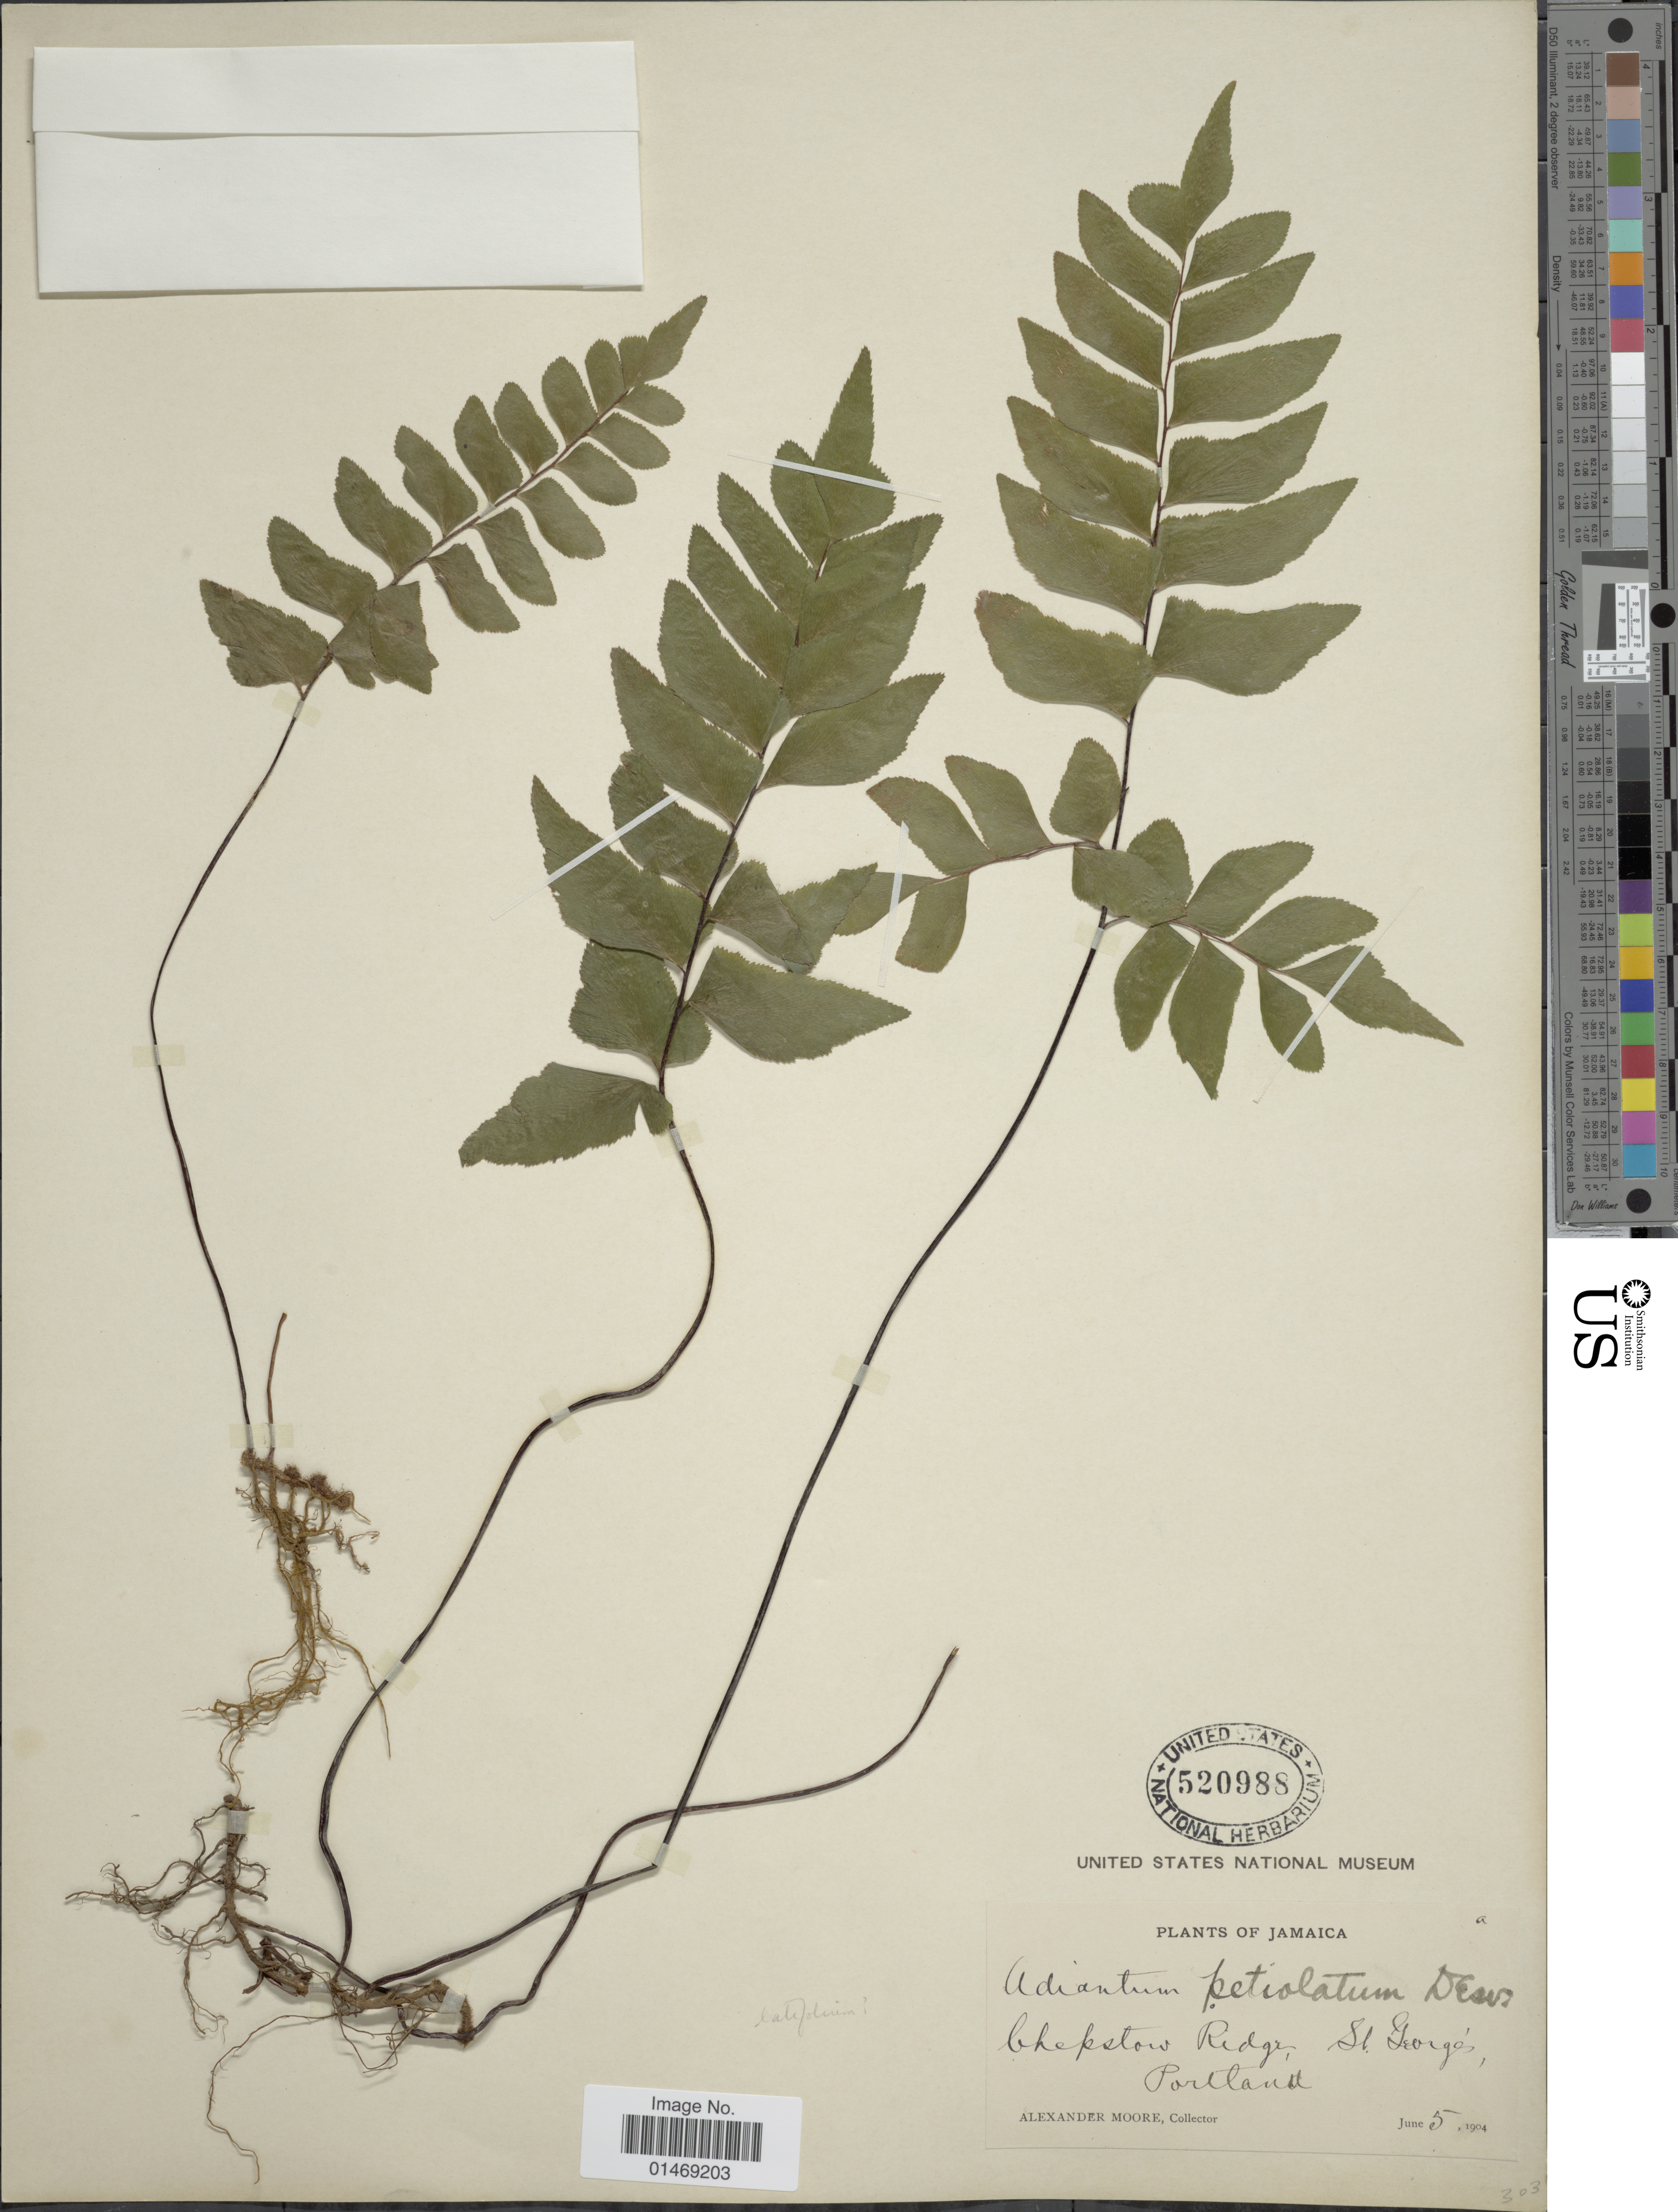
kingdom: Plantae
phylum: Tracheophyta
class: Polypodiopsida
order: Polypodiales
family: Pteridaceae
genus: Adiantum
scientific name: Adiantum petiolatum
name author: Desv.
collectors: A. Moore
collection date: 1904-06-05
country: Jamaica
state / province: Portland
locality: Chepstow Ridge, St Georges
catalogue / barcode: US 520988